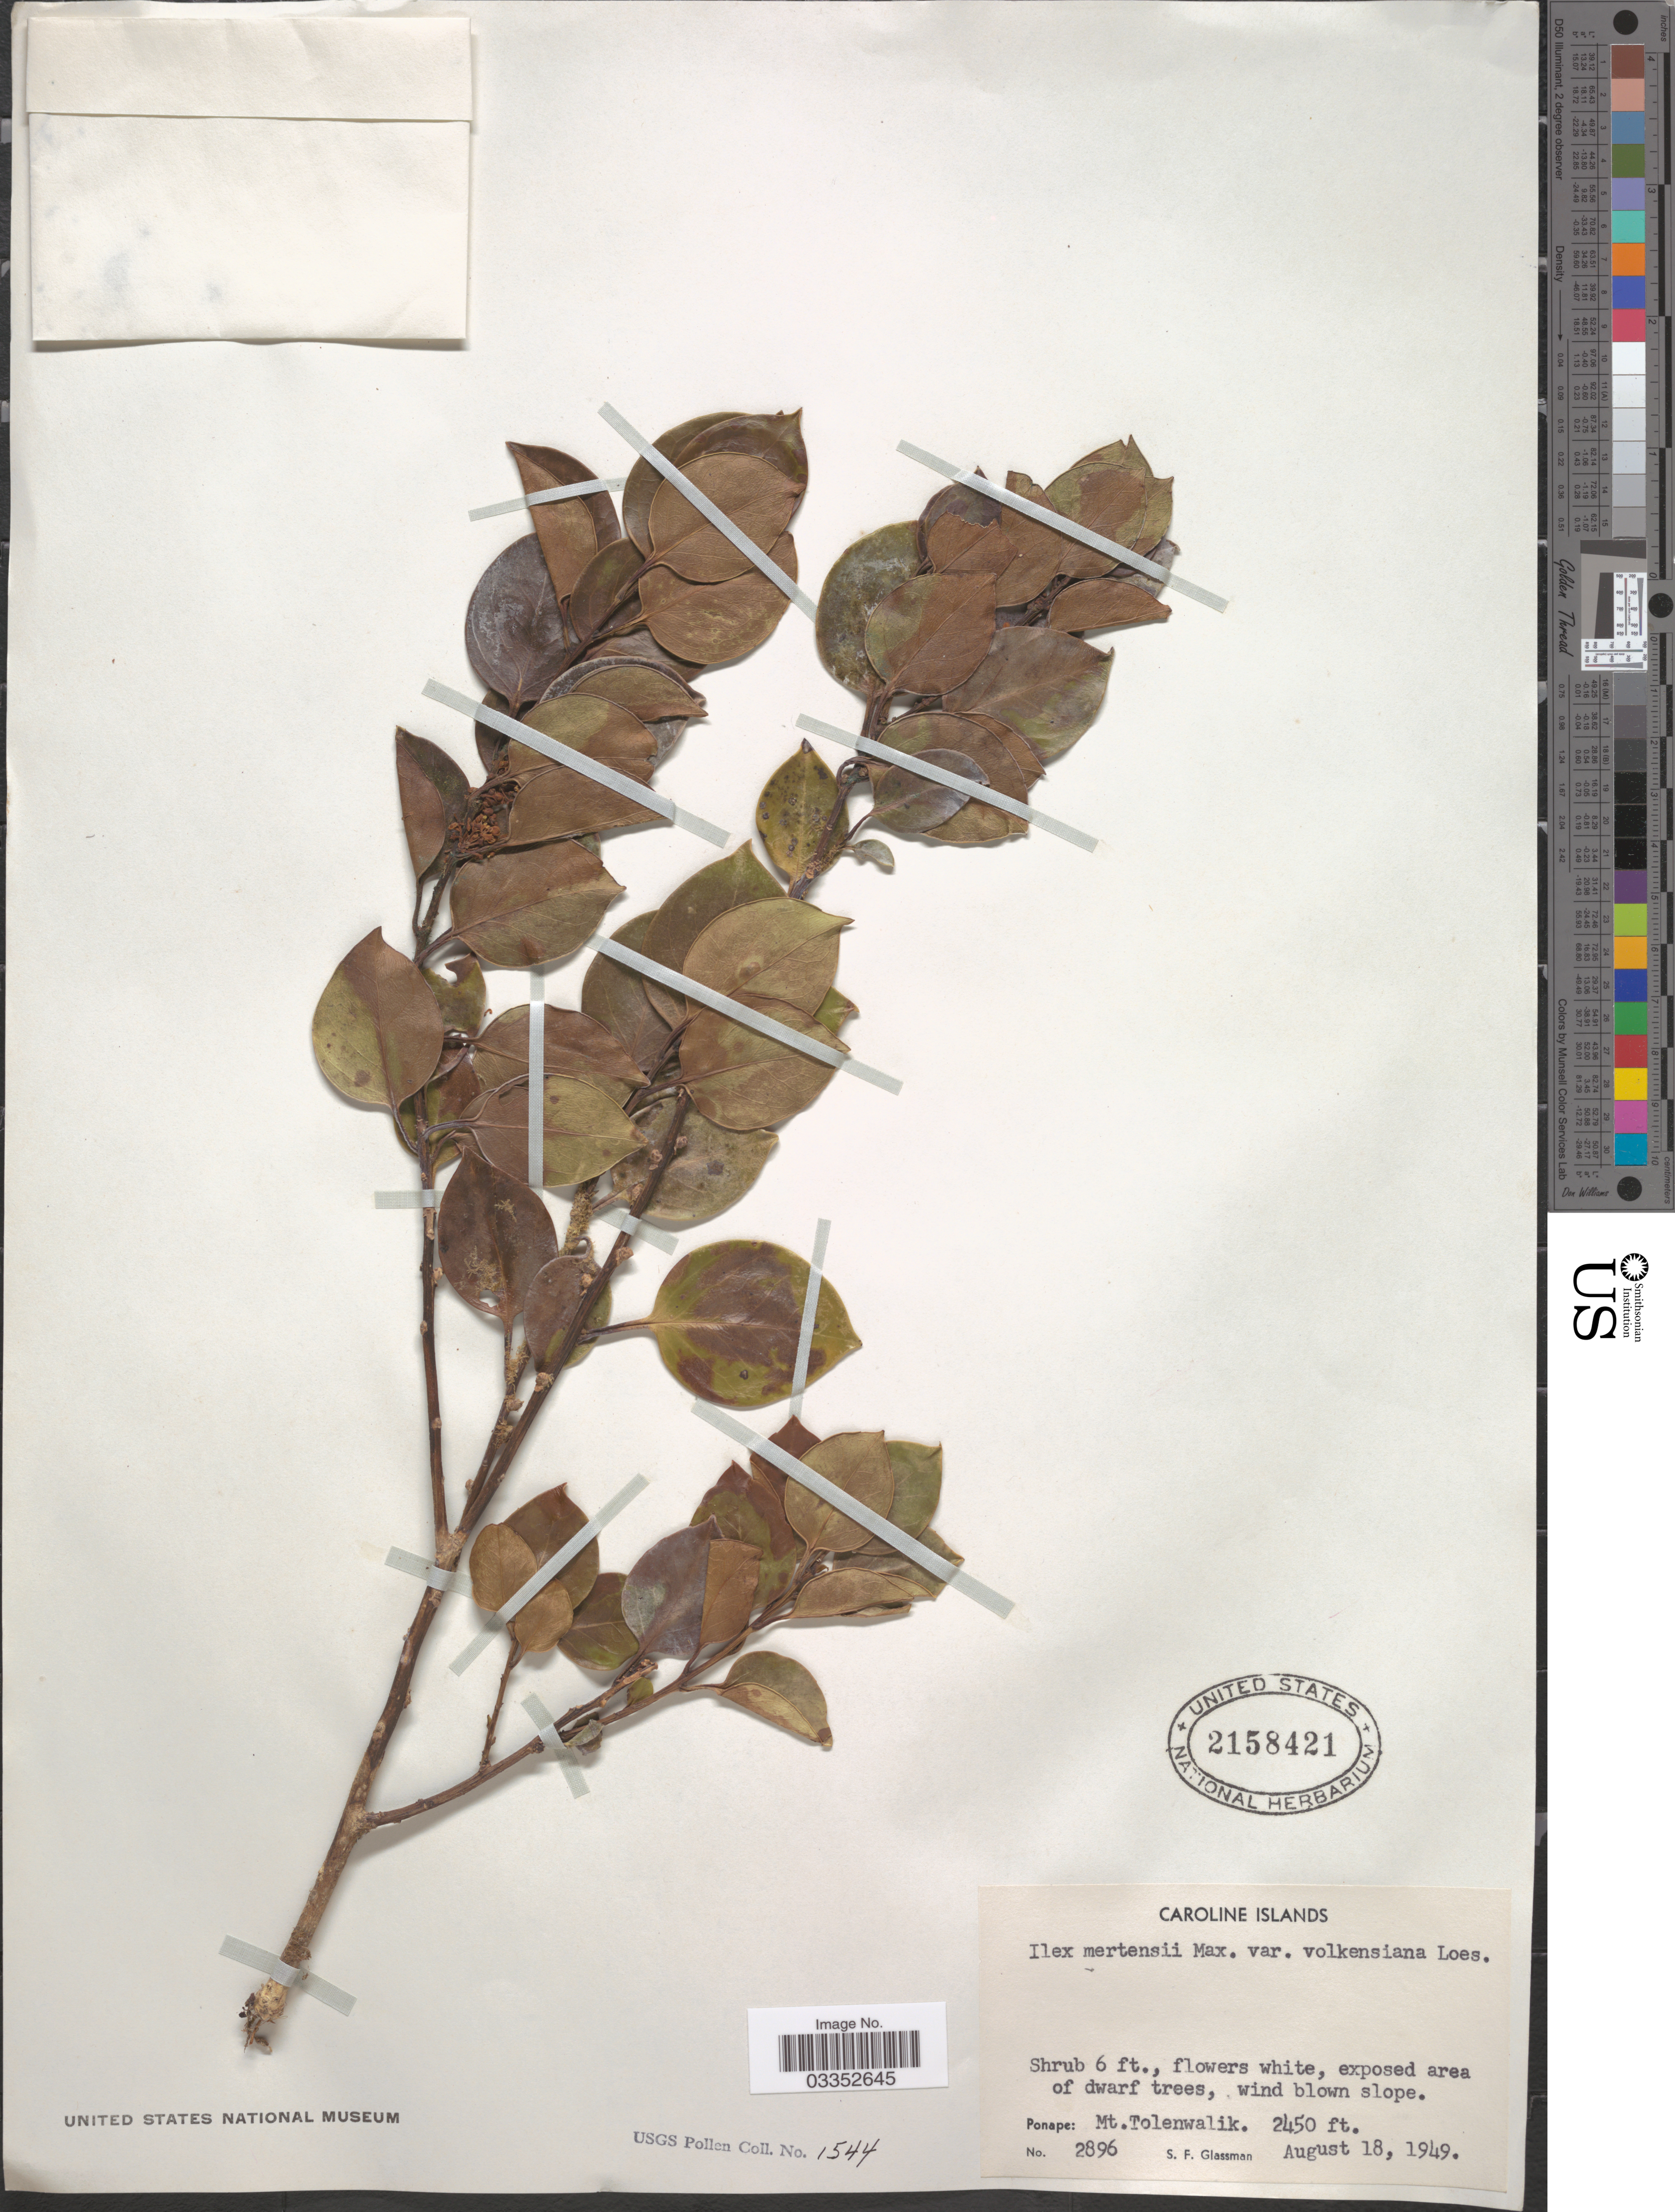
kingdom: Plantae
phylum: Tracheophyta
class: Magnoliopsida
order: Aquifoliales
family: Aquifoliaceae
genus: Ilex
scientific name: Ilex mertensii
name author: Maxim.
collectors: S. F. Glassman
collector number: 2896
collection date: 1949-08-18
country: Micronesia, Federated States of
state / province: Pohnpei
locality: Caroline Islands. Ponape: Mt. Tolenwalik.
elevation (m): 747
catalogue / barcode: US 2158421